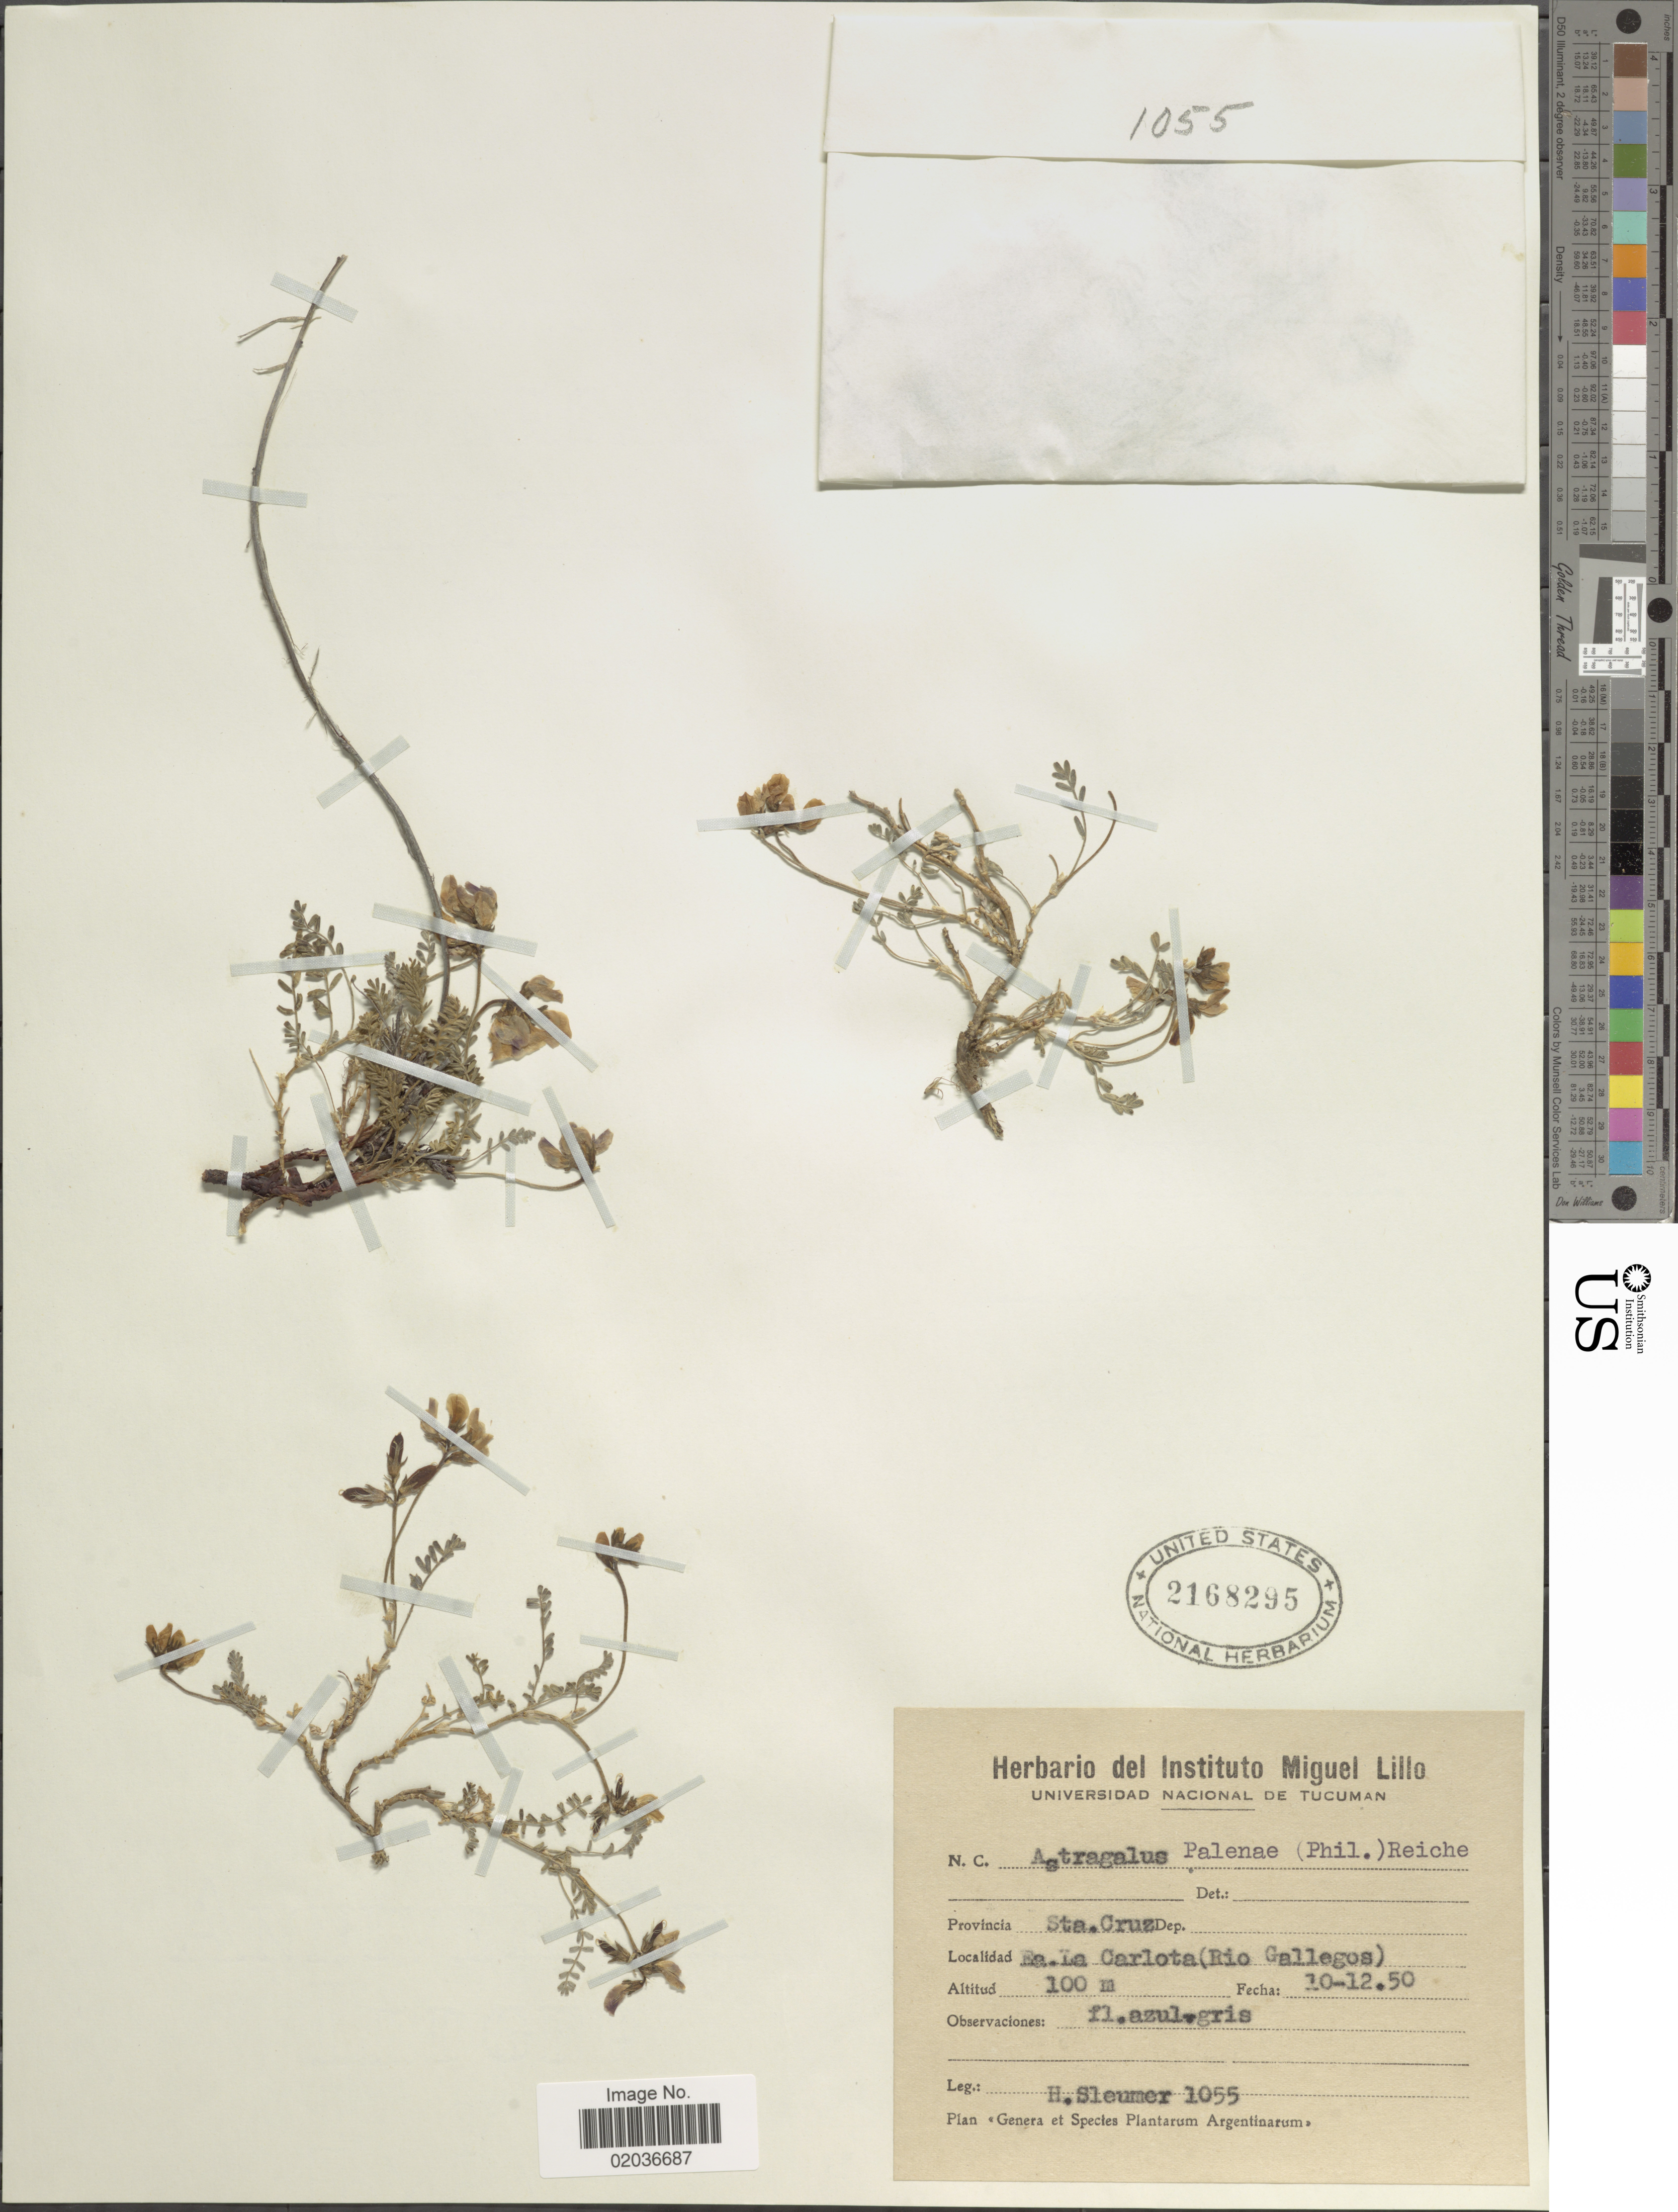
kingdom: Plantae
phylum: Tracheophyta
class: Magnoliopsida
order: Fabales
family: Fabaceae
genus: Astragalus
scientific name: Astragalus palenae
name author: (Phil.) Reiche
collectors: H. O. Sleumer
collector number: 1055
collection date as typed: Transcribed d/m/y: 10/12/50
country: Argentina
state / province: Santa Cruz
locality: Ea. La Carlota (Rio Gallegos)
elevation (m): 100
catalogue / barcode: US 2168295